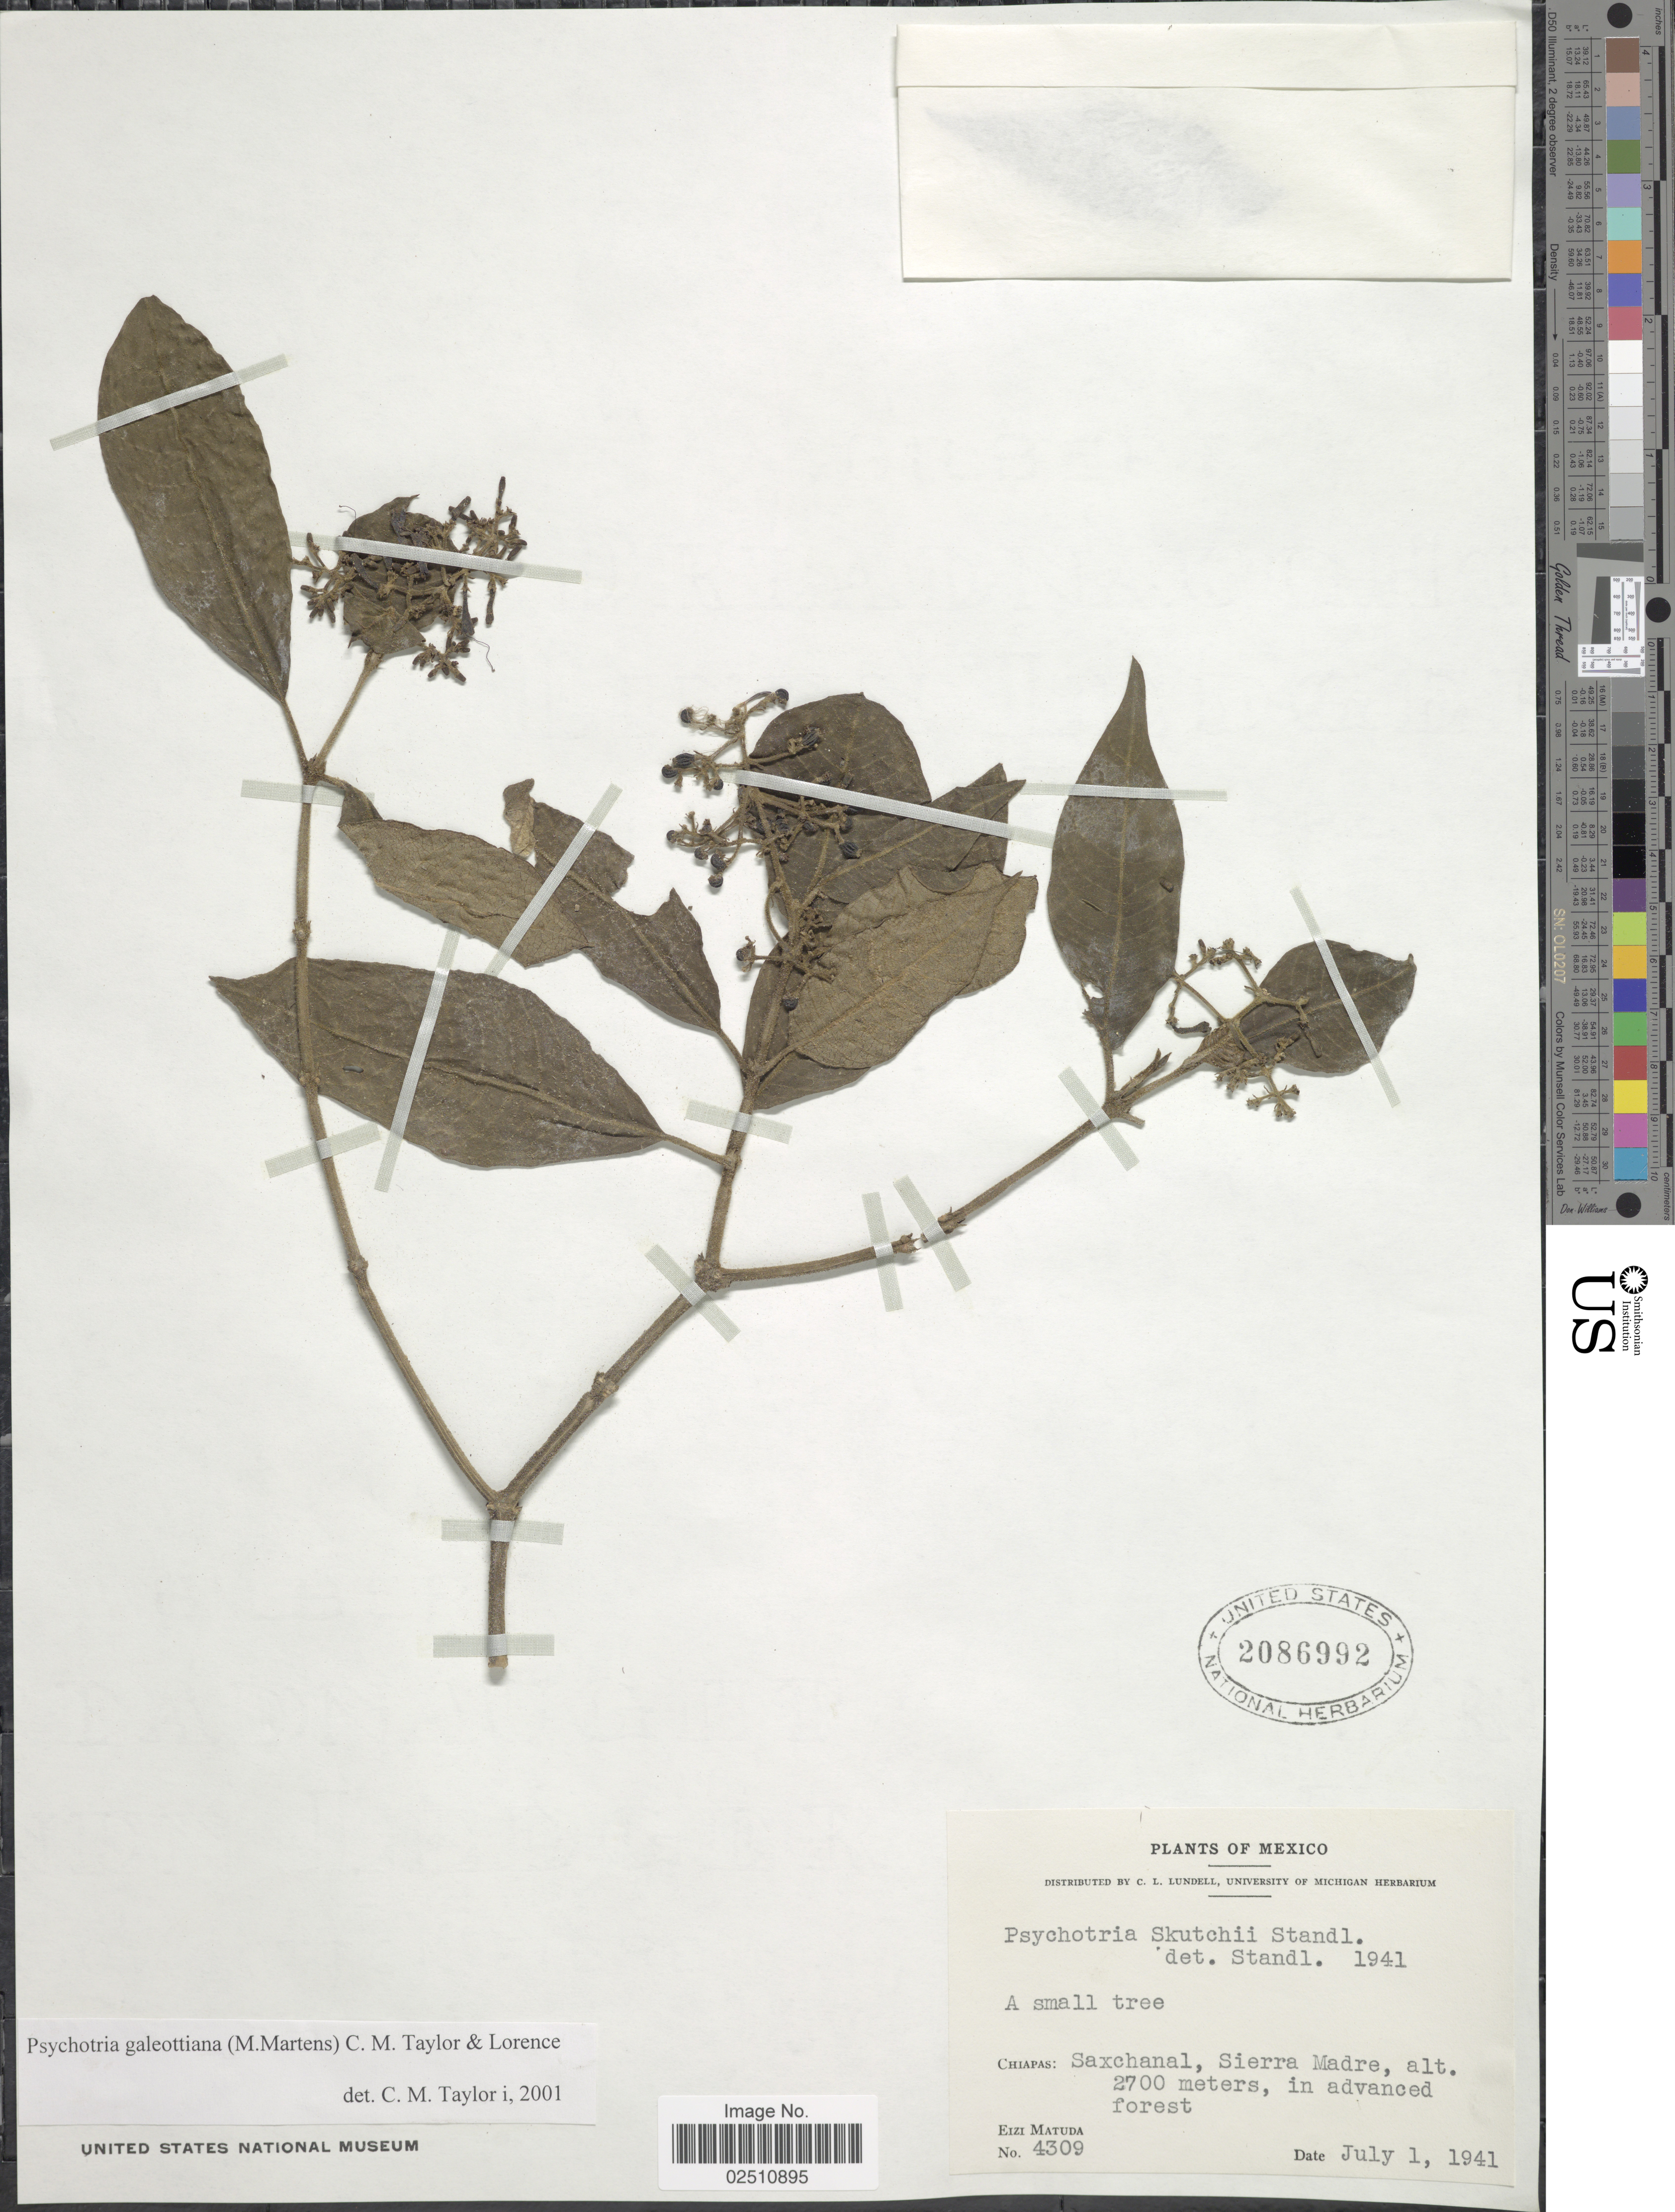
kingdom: Plantae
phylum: Tracheophyta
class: Magnoliopsida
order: Gentianales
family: Rubiaceae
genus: Psychotria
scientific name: Psychotria galeottiana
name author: (M. Martens) C.M. Taylor & Lorence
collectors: E. Matuda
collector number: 4309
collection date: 1941-07-01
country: Mexico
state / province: Chiapas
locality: Saxchanal, Sierra Madre, in advanced forest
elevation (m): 2700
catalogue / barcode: US 2086992